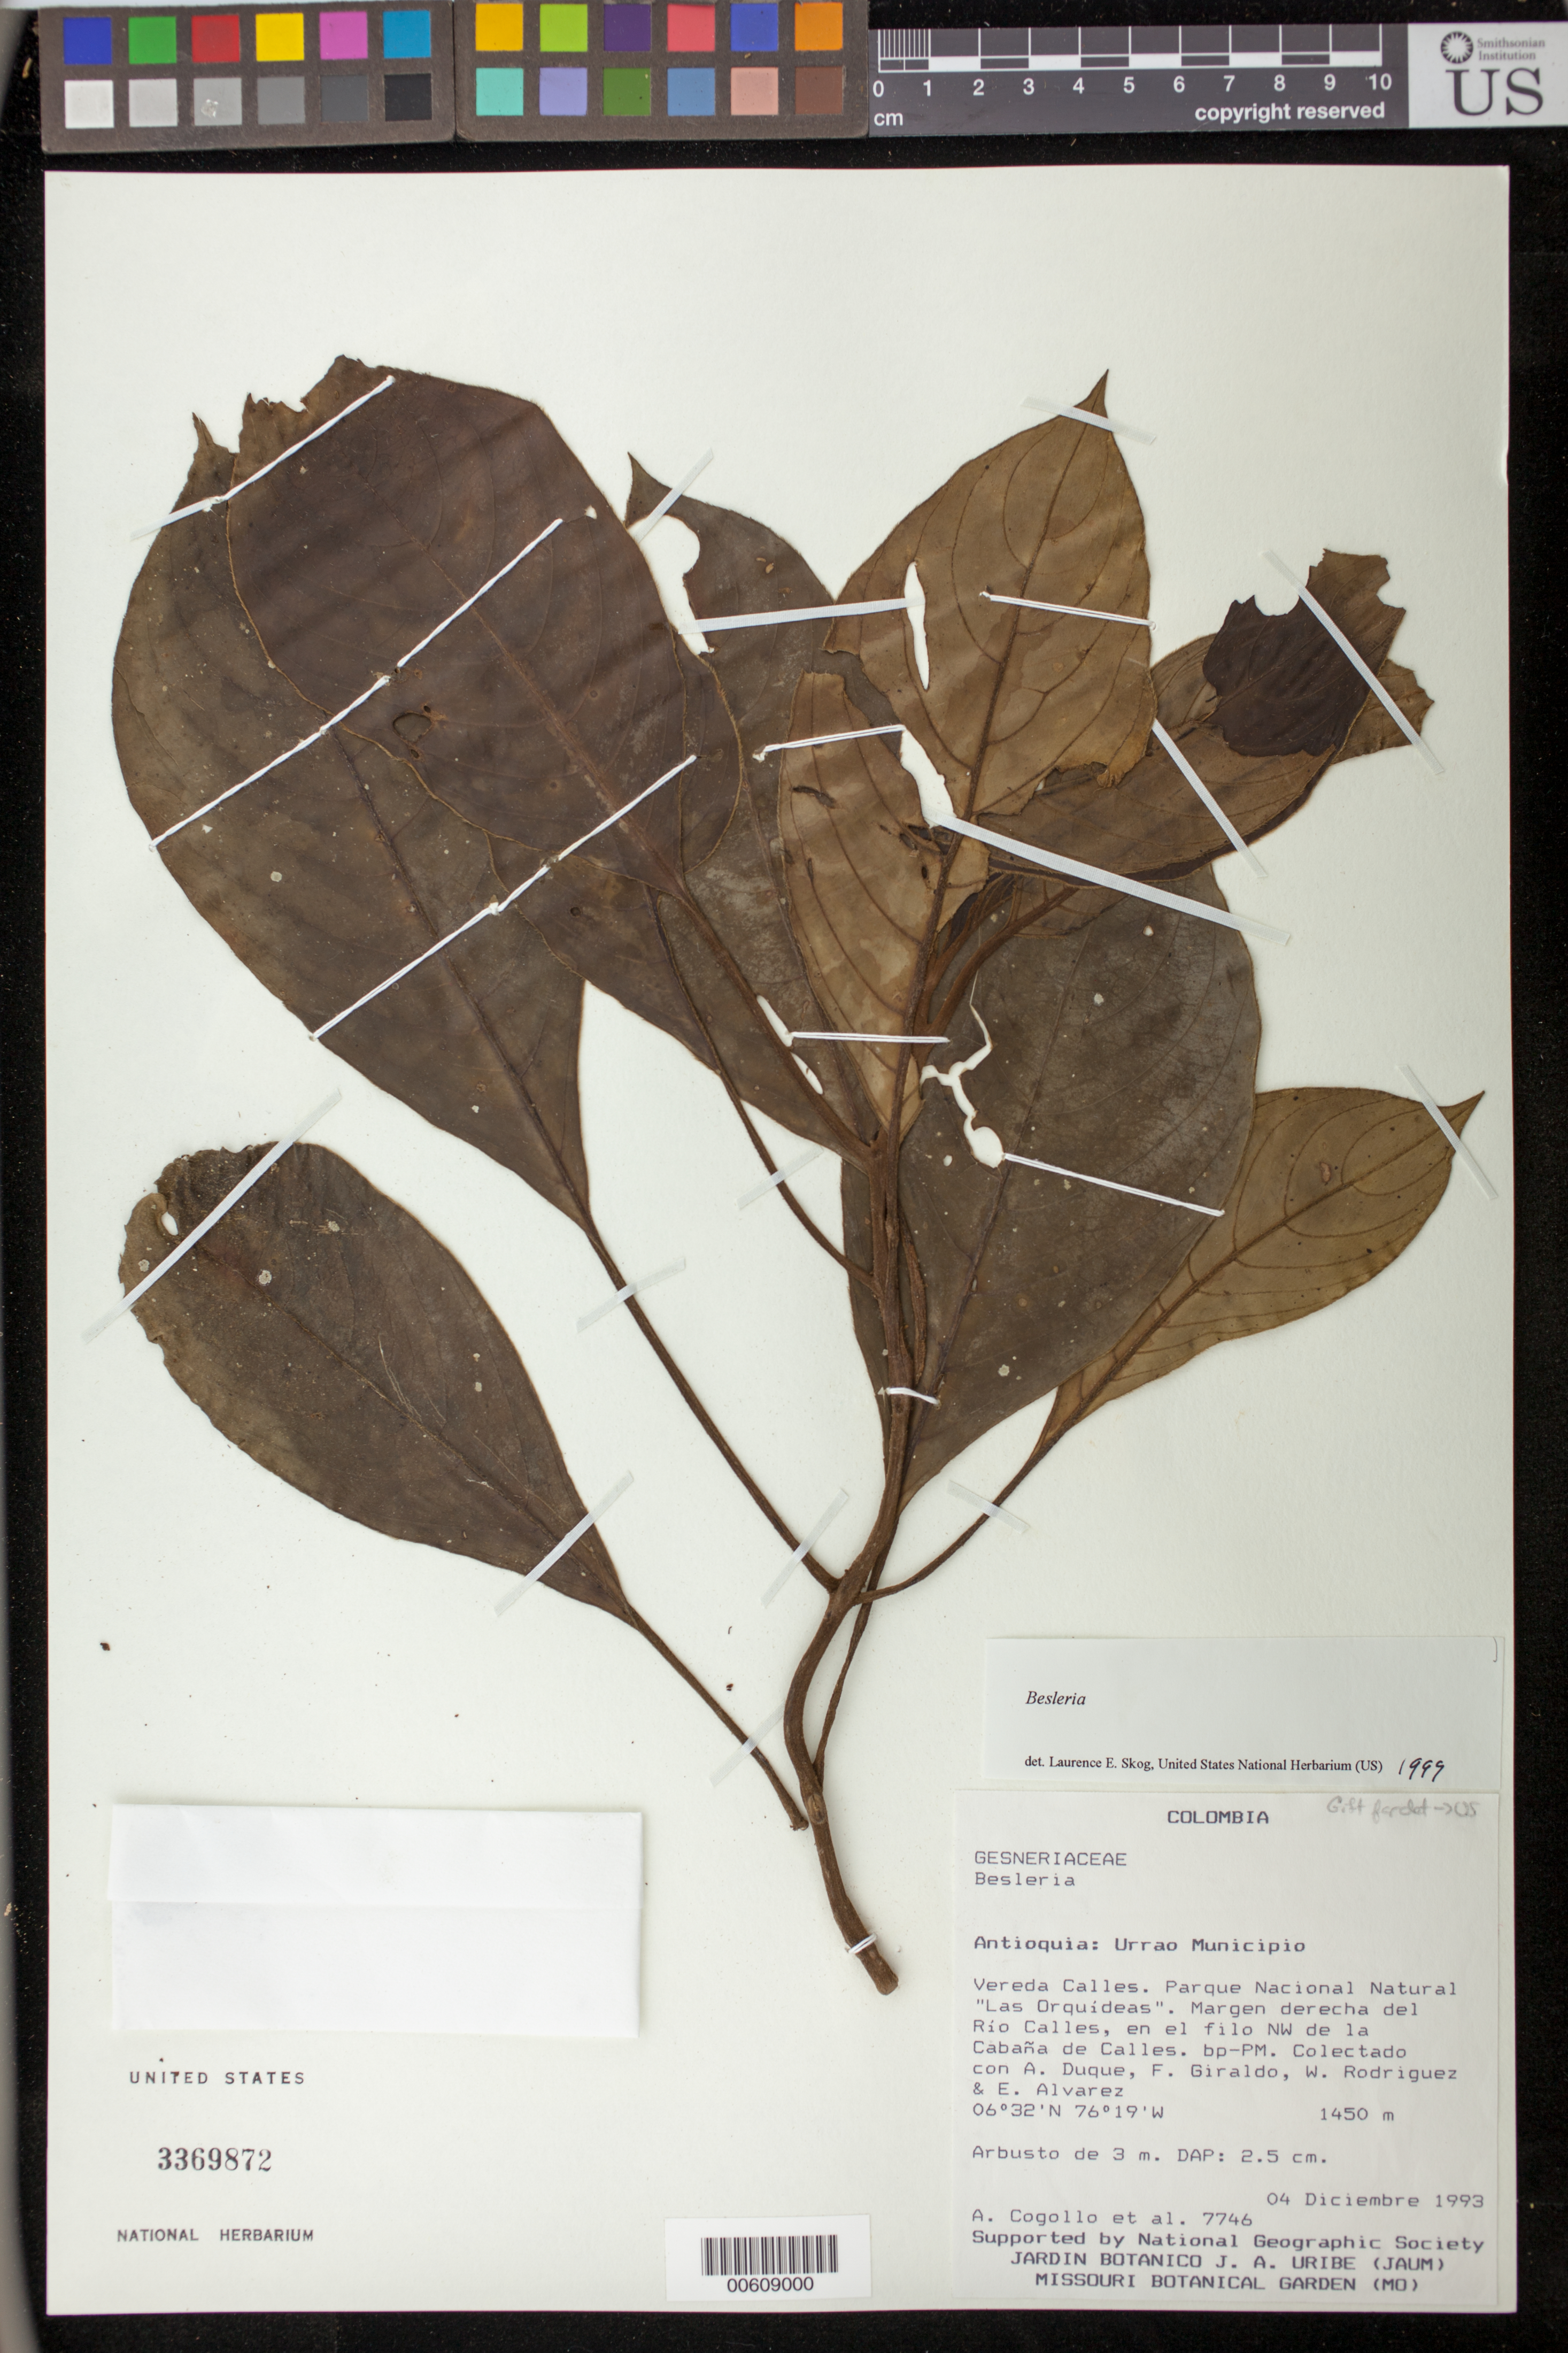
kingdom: Plantae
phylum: Tracheophyta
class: Magnoliopsida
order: Lamiales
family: Gesneriaceae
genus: Besleria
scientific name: Besleria sp.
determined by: Skog, Laurence E.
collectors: A. Cogollo, A. Duque, F. Giraldo, W. Rodriguez & E. Alvarez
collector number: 7746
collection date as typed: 04 Dec 1993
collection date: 1993-12-04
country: Colombia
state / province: Antioquia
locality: Mpio. Urrao; Vereda Calles, Parque Nacional Natural "Las Orquideas", margen derecha del Río Calles, en el filo NW de la Cabaña de Calles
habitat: bp-PM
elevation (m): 1450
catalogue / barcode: US 3369872